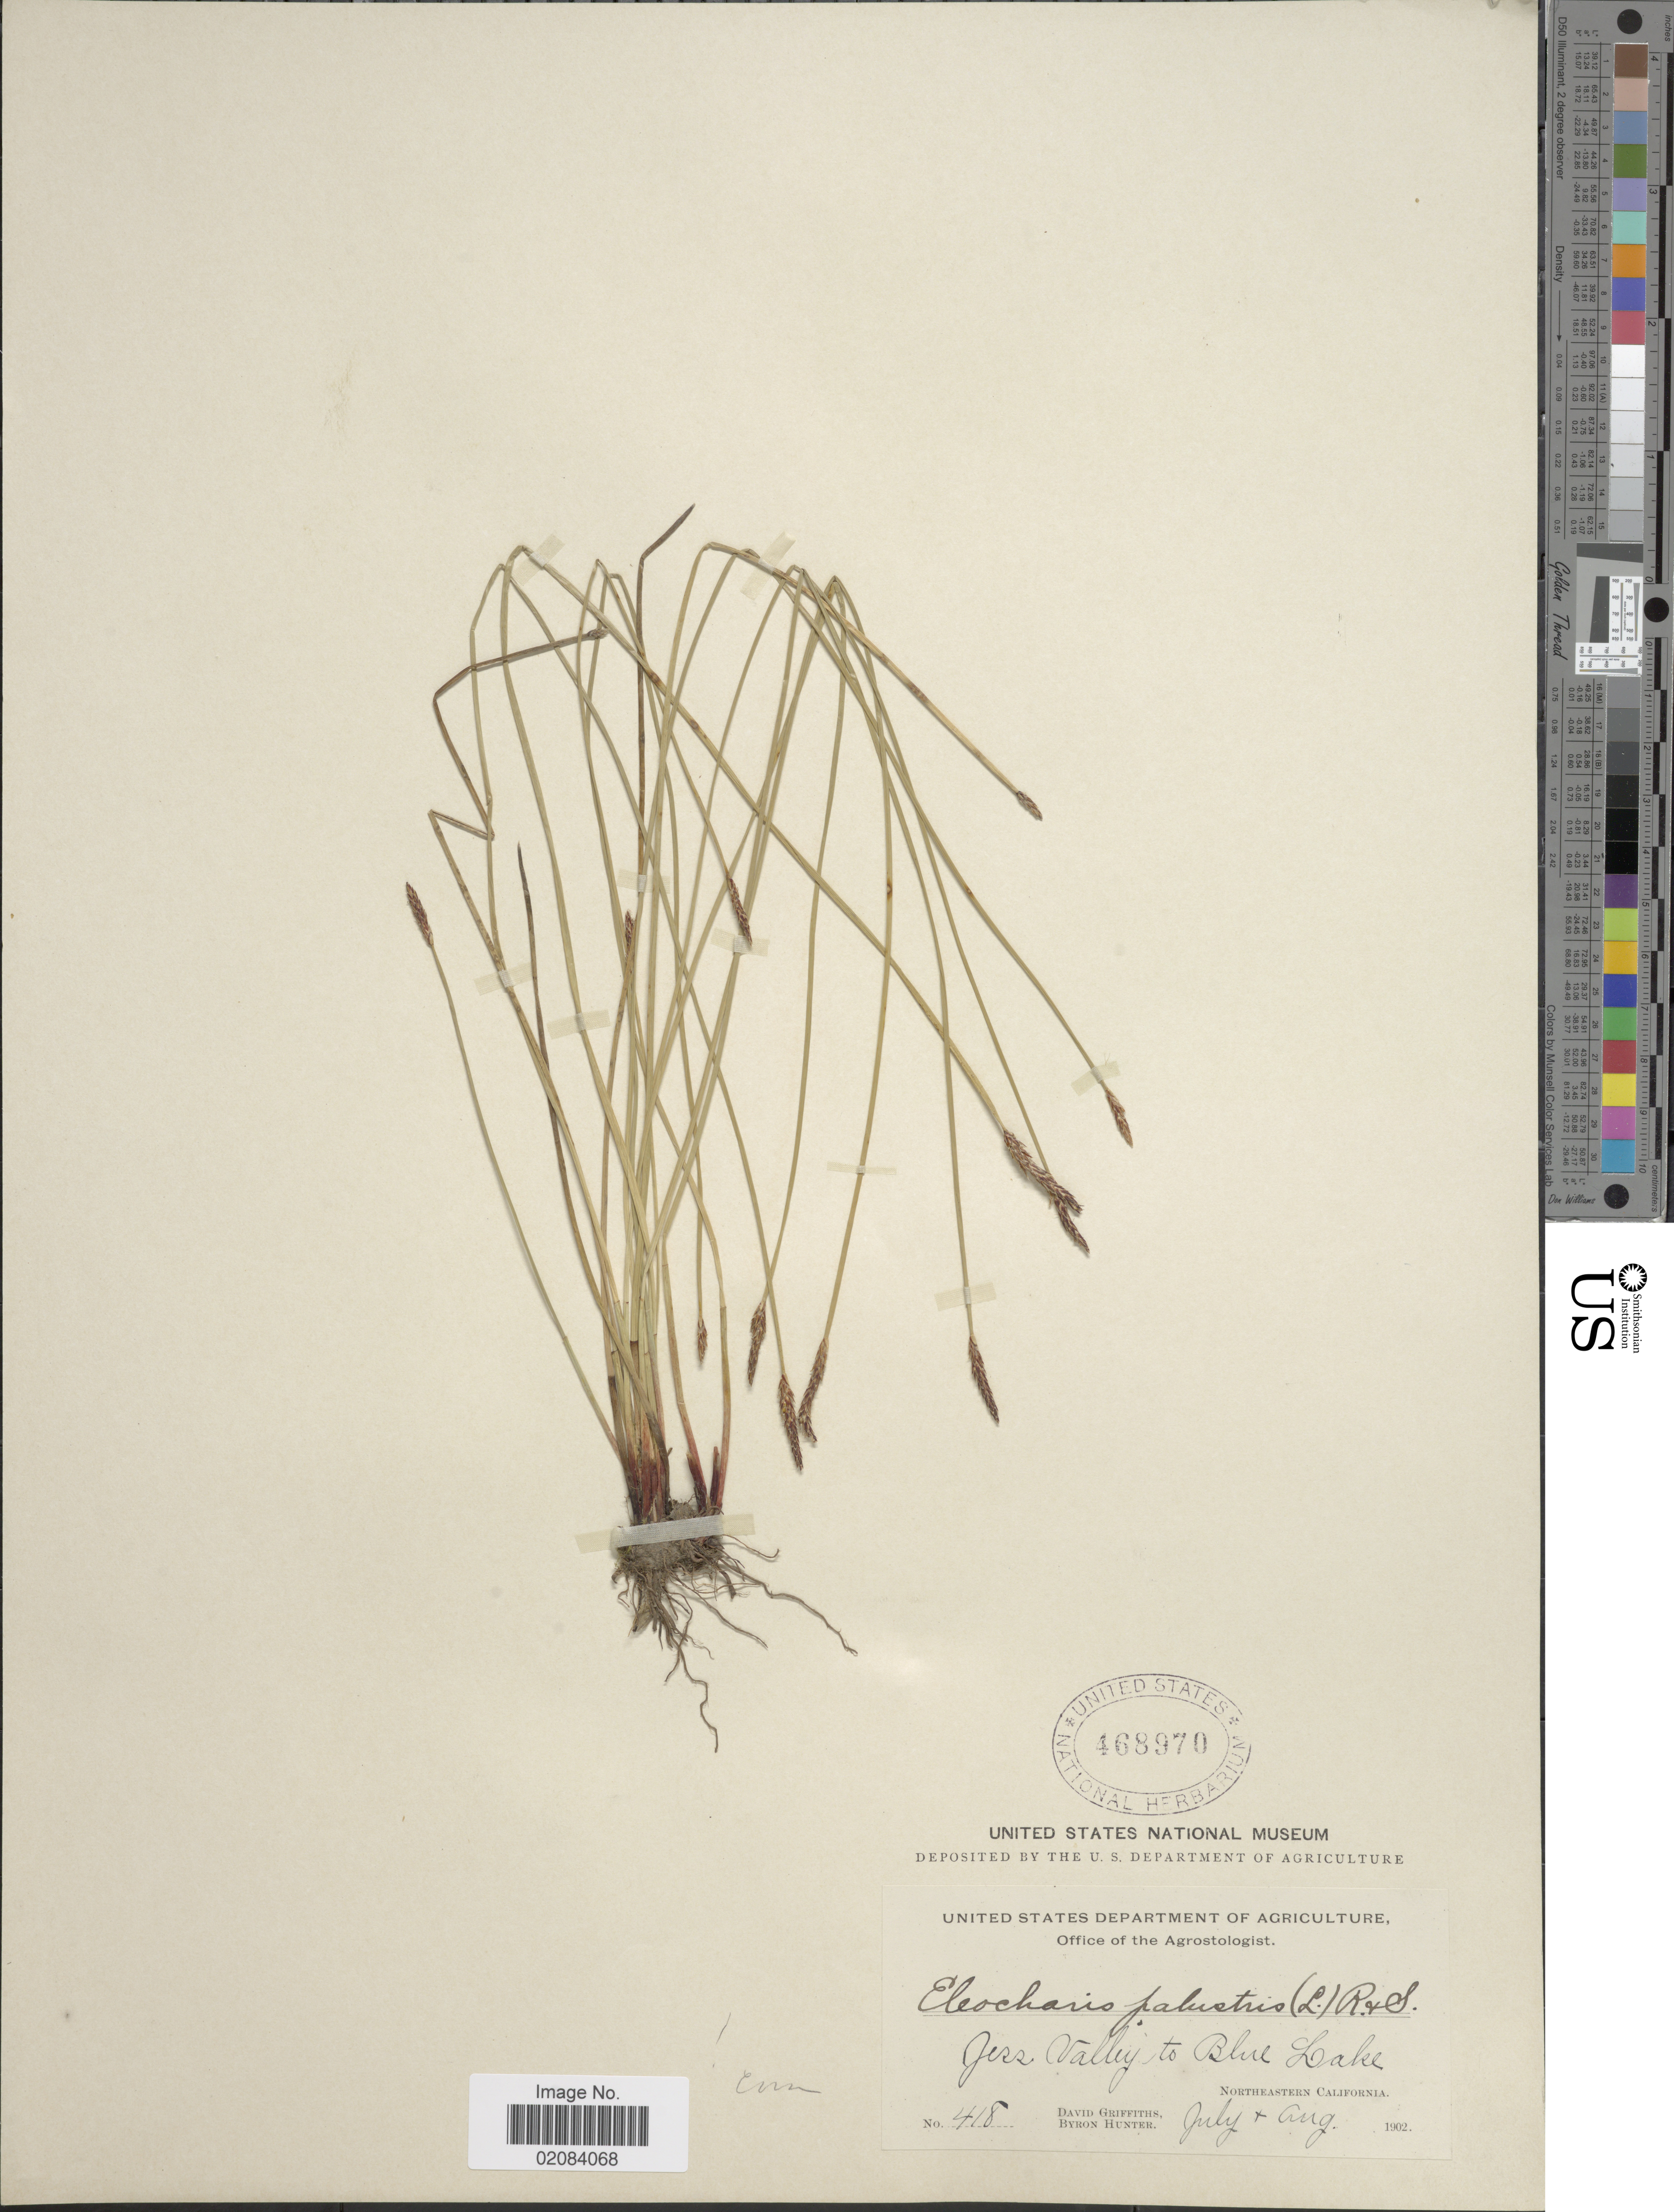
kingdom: Plantae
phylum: Tracheophyta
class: Liliopsida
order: Poales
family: Cyperaceae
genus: Eleocharis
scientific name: Eleocharis palustris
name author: (L.) Roem. & Schult.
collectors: D. Griffiths & B. Hunter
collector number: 418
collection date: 1902-07/1902-08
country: United States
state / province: California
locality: Jess. Valley to Blue Lake . Northeastern California.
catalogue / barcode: US 468970